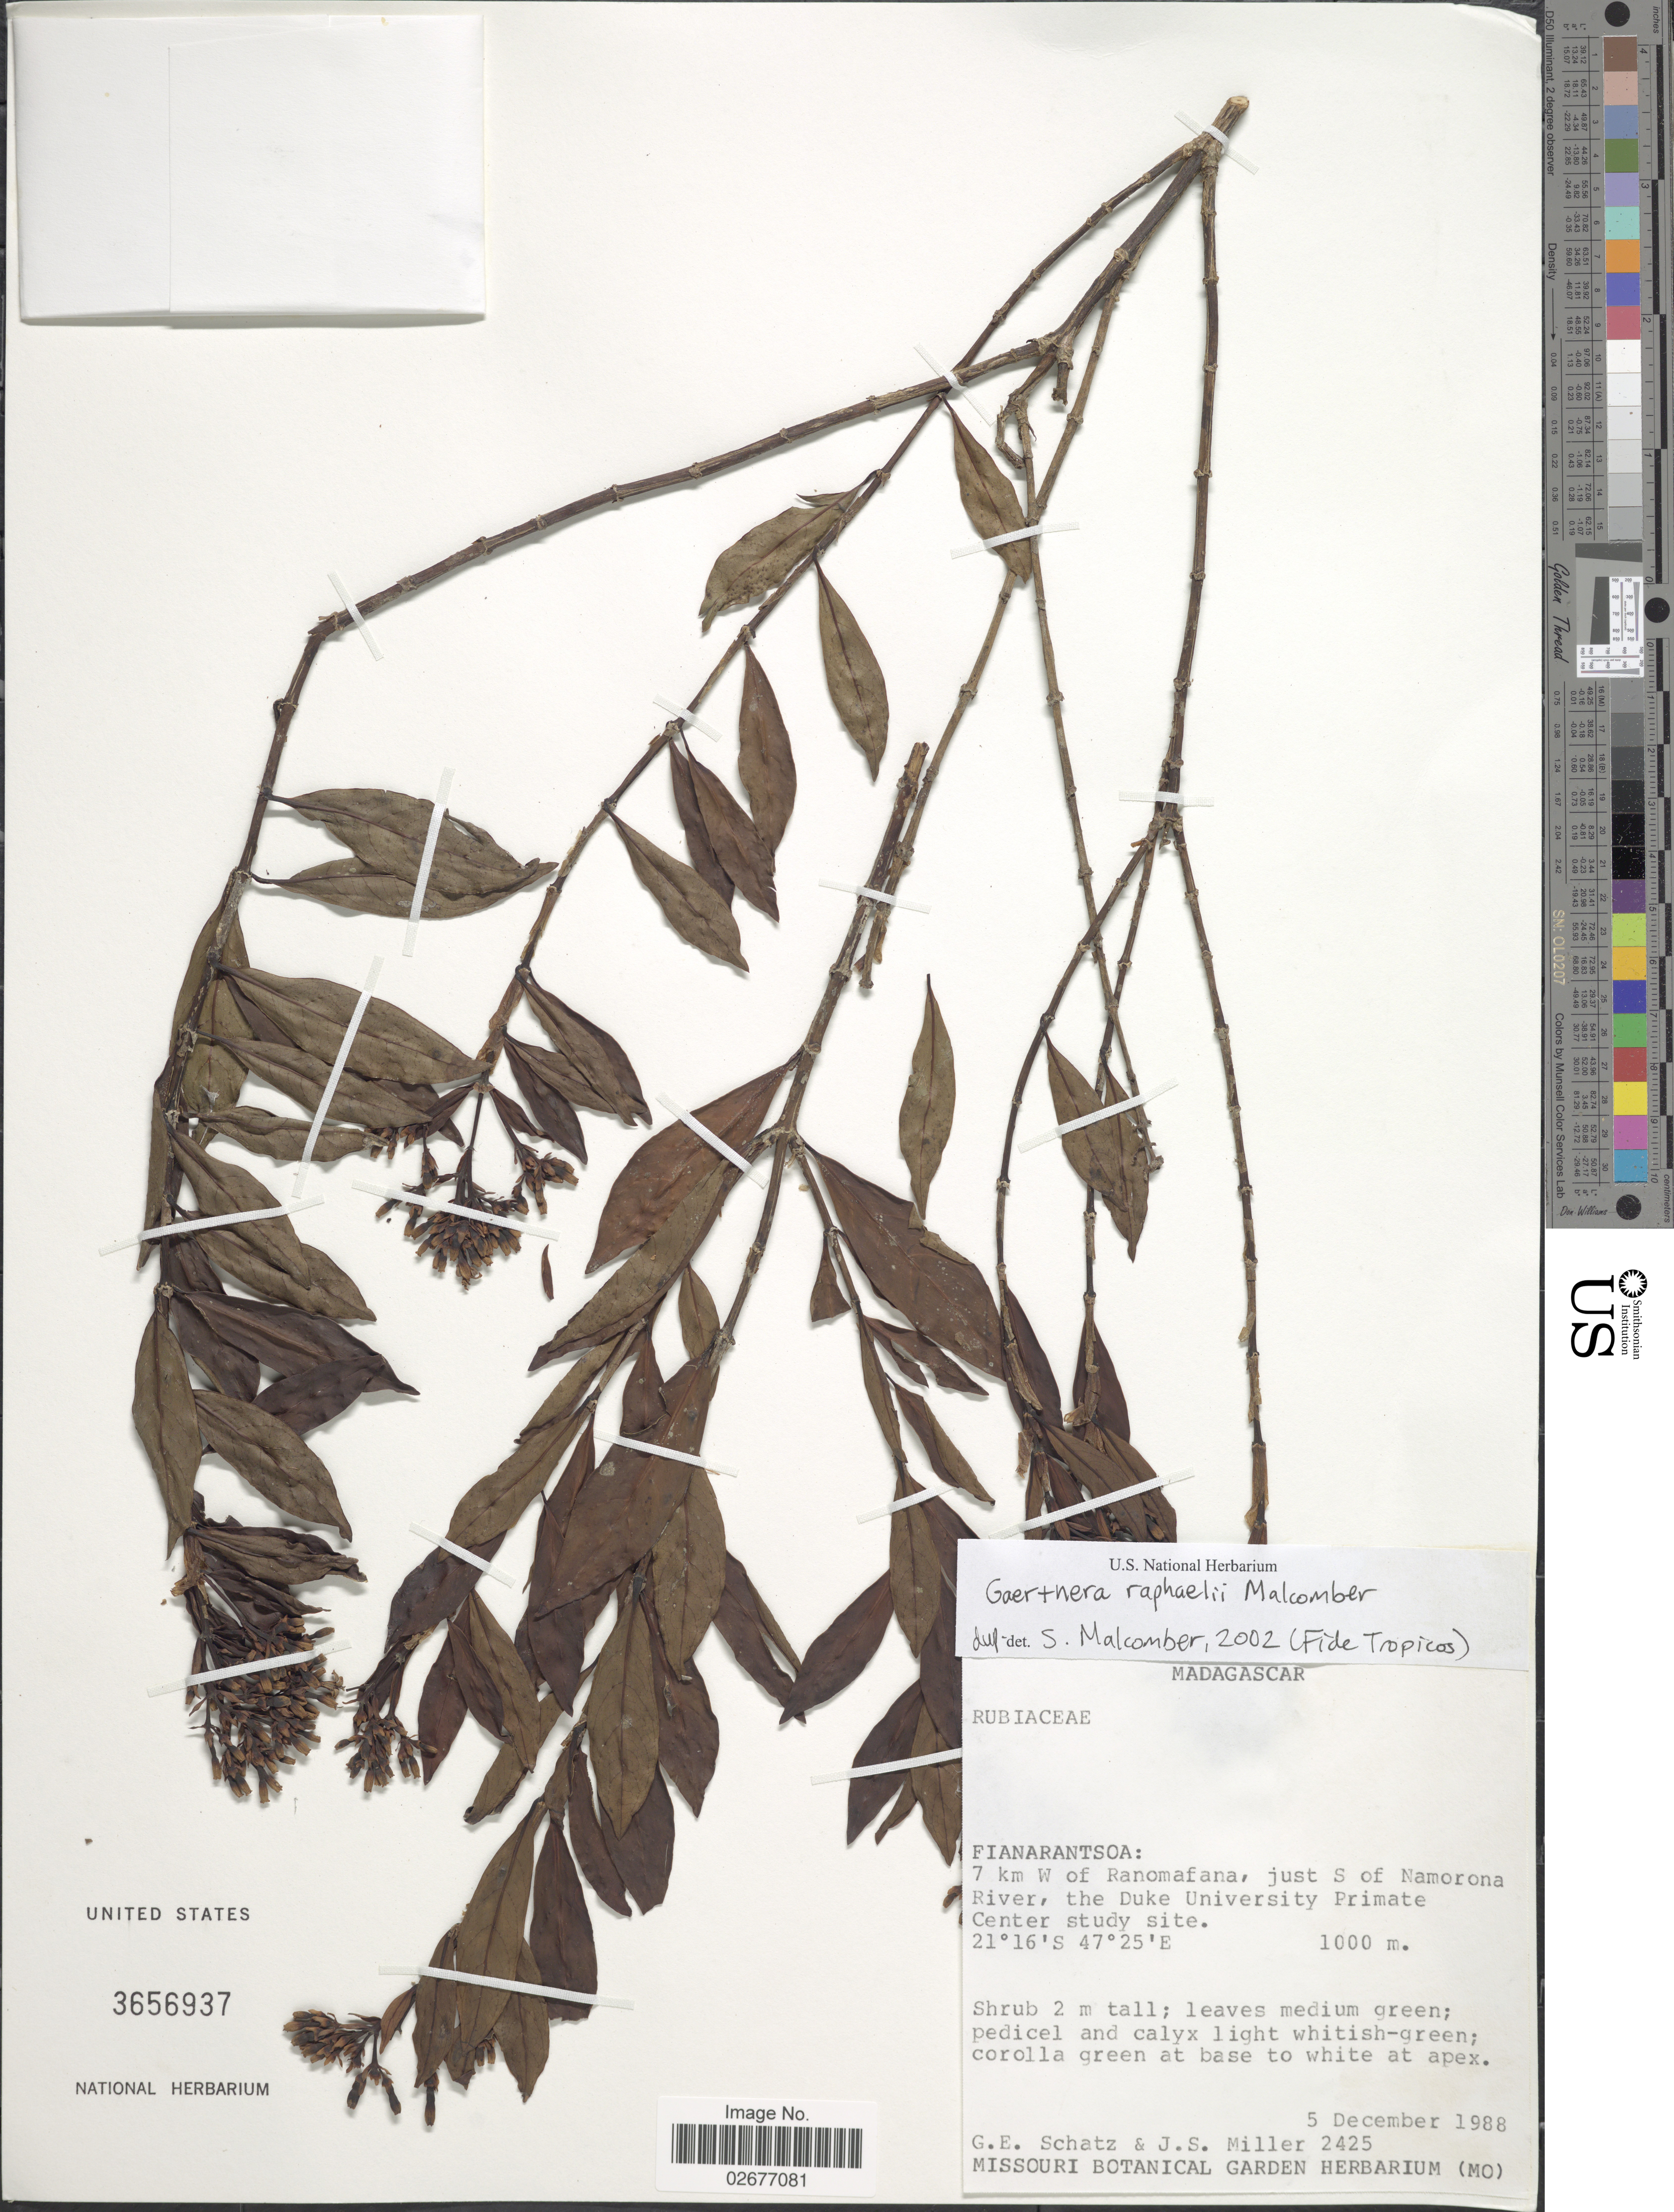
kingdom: Plantae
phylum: Tracheophyta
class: Magnoliopsida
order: Gentianales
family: Rubiaceae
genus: Gaertnera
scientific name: Gaertnera raphaelii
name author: Malcomber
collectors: G. Schatz & J. S. Miller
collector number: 2425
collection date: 1988-12-05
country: Madagascar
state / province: Vatovavy Fitovinany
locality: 7 km W of Ranomafana, just S of Namorona River, the Duke University Primate Center study site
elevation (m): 1000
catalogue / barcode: US 3656937